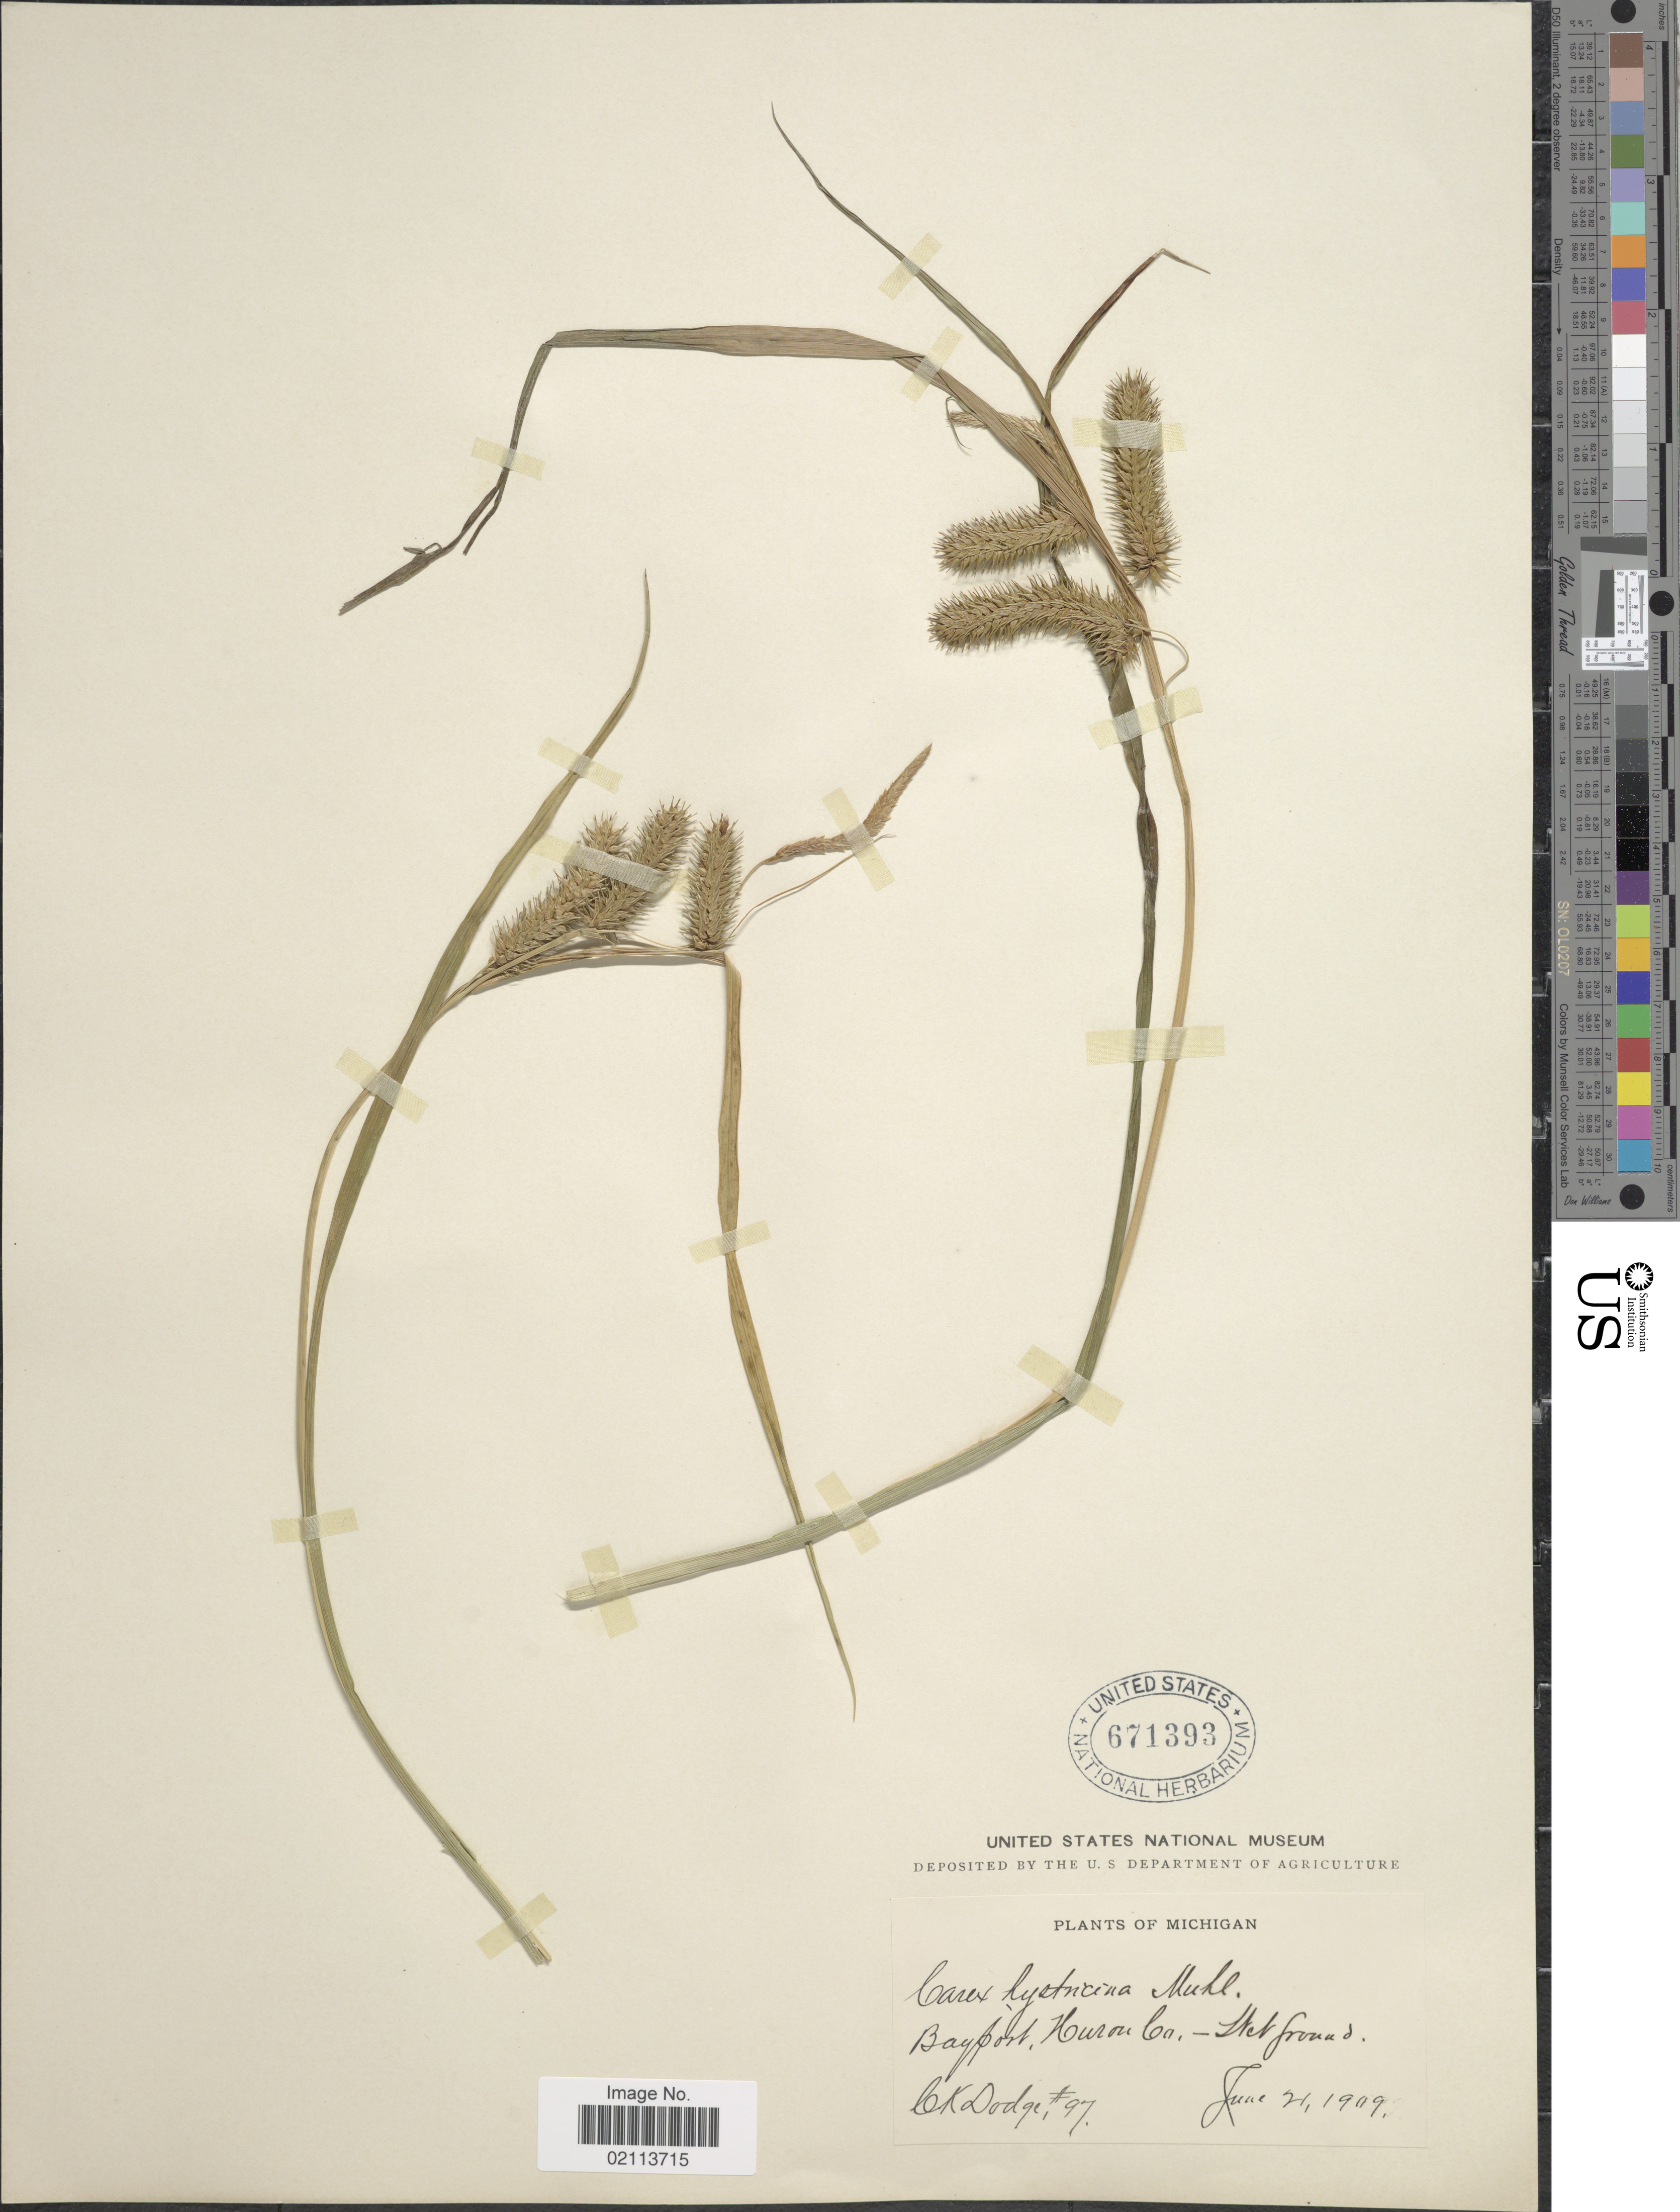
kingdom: Plantae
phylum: Tracheophyta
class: Liliopsida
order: Poales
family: Cyperaceae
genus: Carex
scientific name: Carex hystericina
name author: Muhl. ex Willd.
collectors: C. Dodge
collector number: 97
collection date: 1909-06-21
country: United States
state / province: Michigan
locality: Bayfort, Huron Co.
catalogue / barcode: US 671393